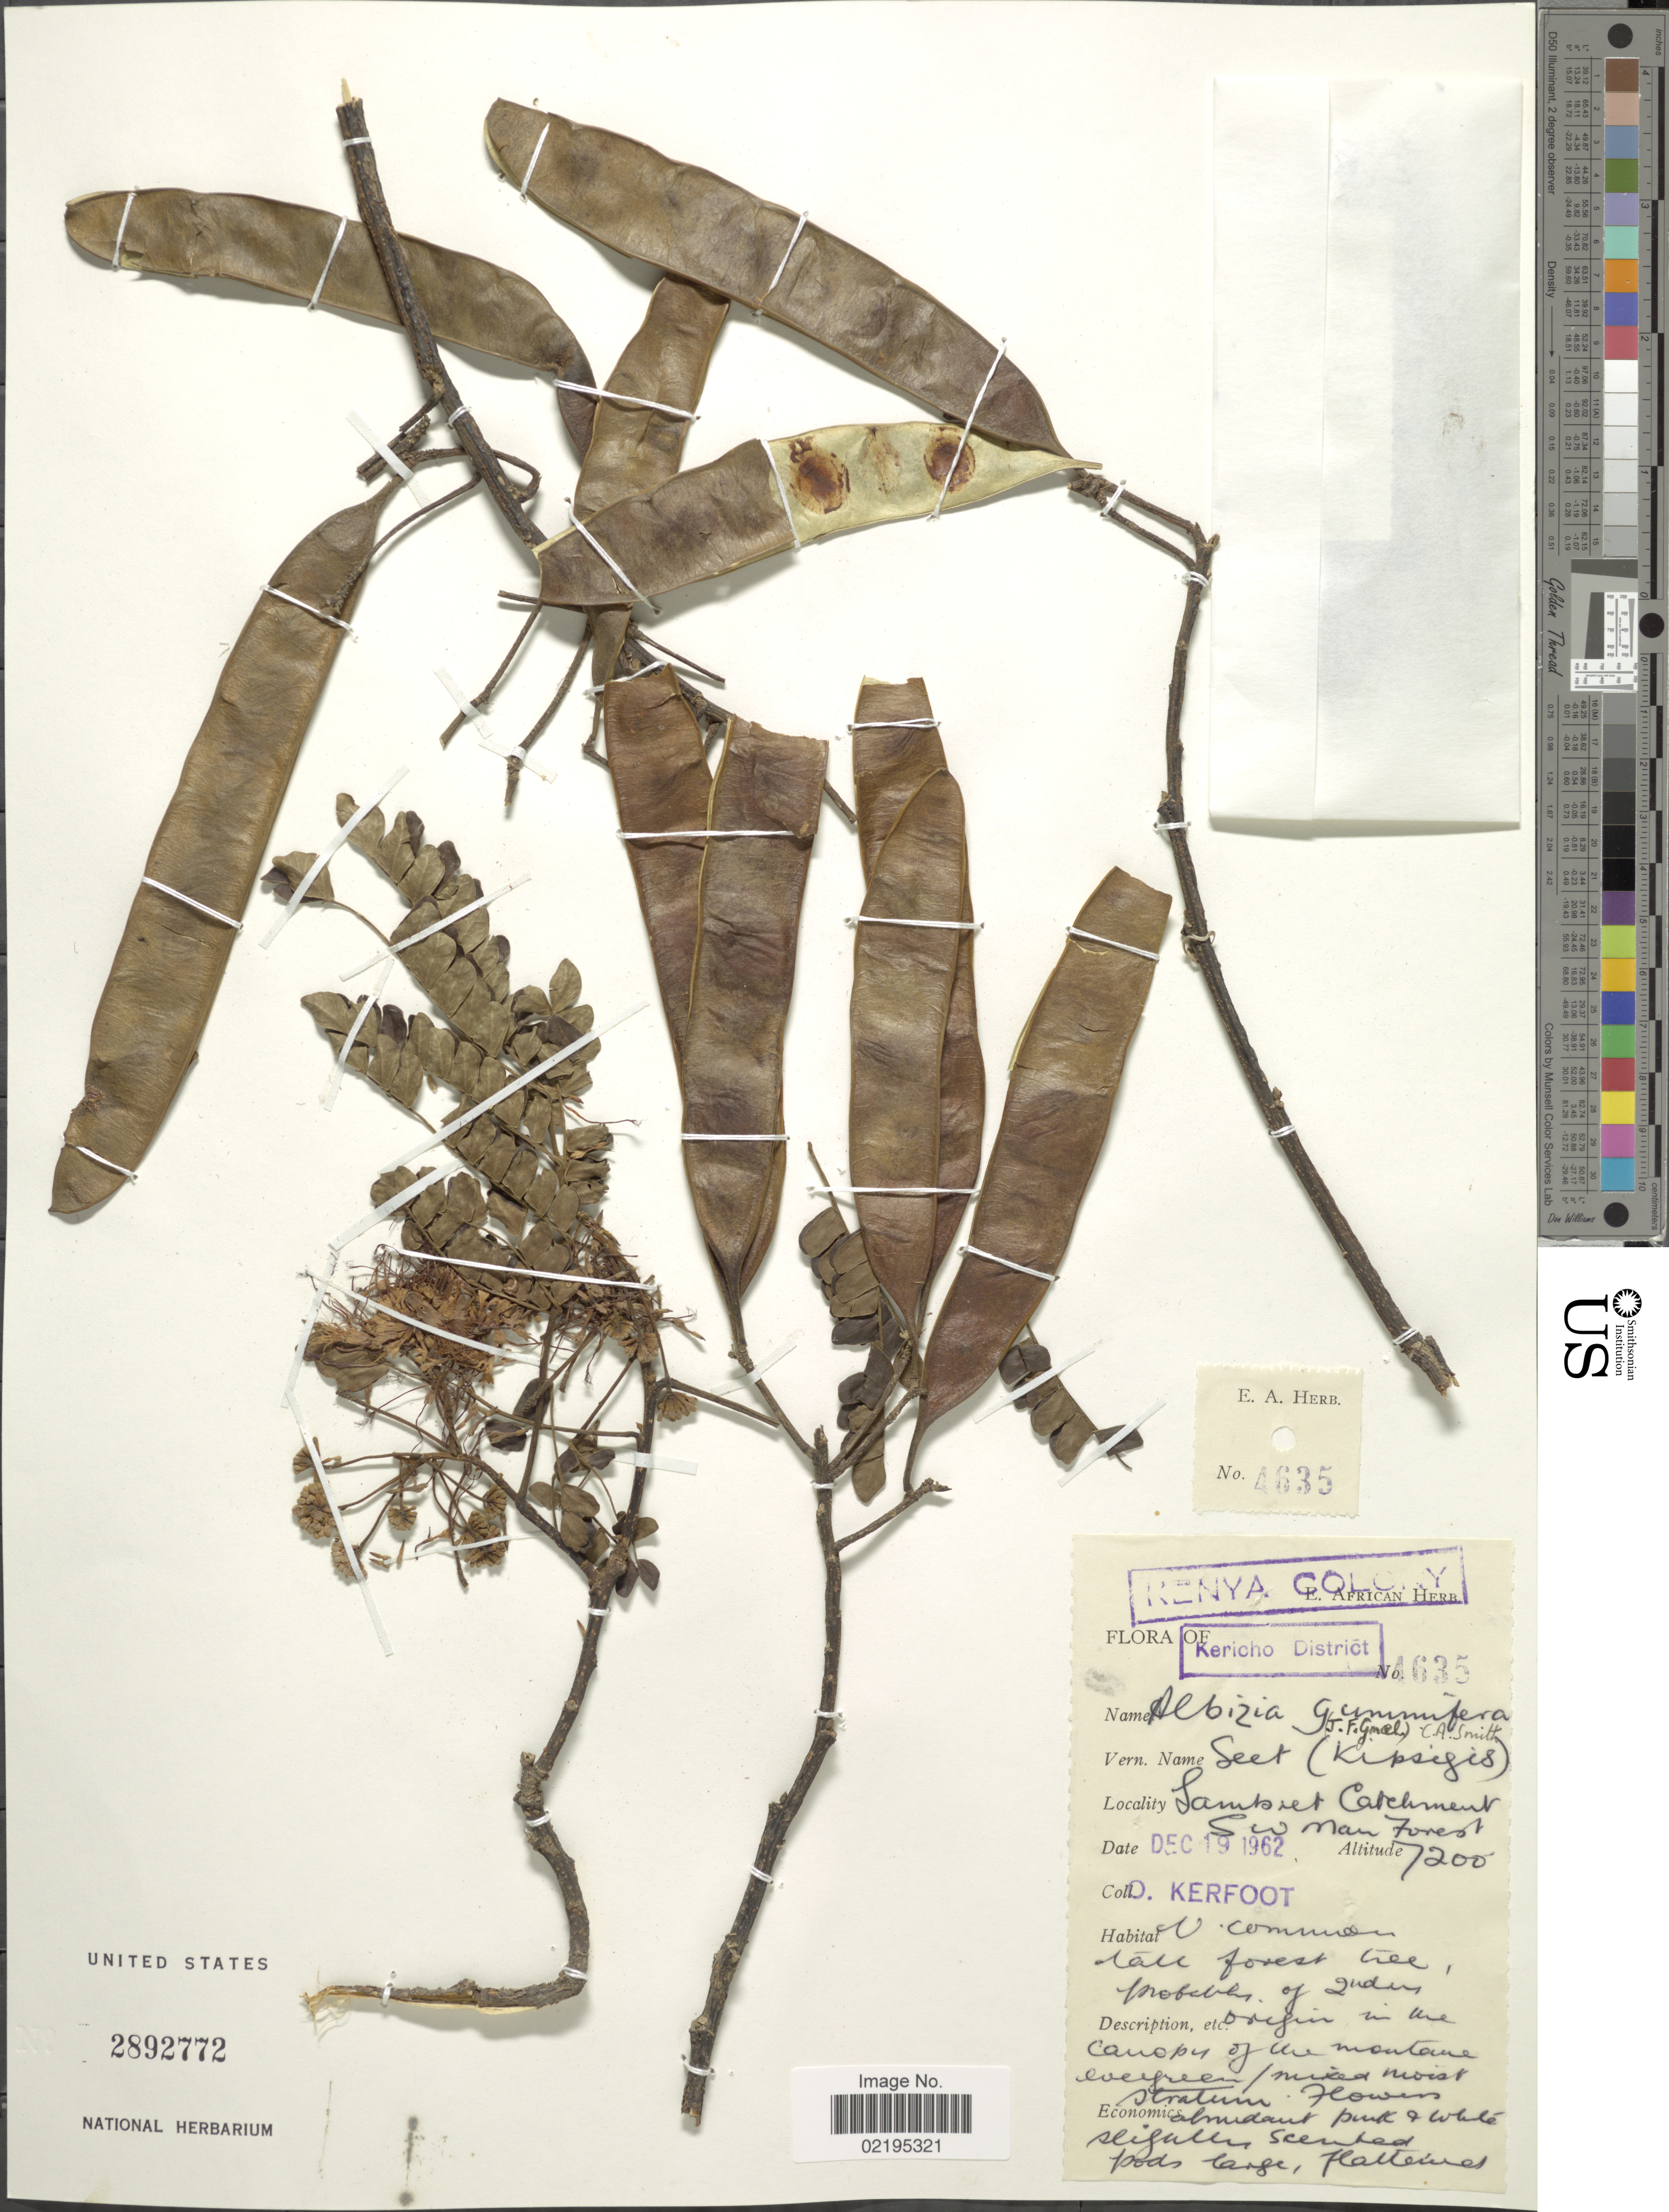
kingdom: Plantae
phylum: Tracheophyta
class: Magnoliopsida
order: Fabales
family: Fabaceae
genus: Albizia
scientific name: Albizia gummifera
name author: (J.F. Gmel.) C.A. Sm.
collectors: O. Kerfoot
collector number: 4635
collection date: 1962-12-19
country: Kenya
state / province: Kericho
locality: Sambet Catchment SW Man Forest [interpreted]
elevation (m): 2195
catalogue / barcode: US 2892772